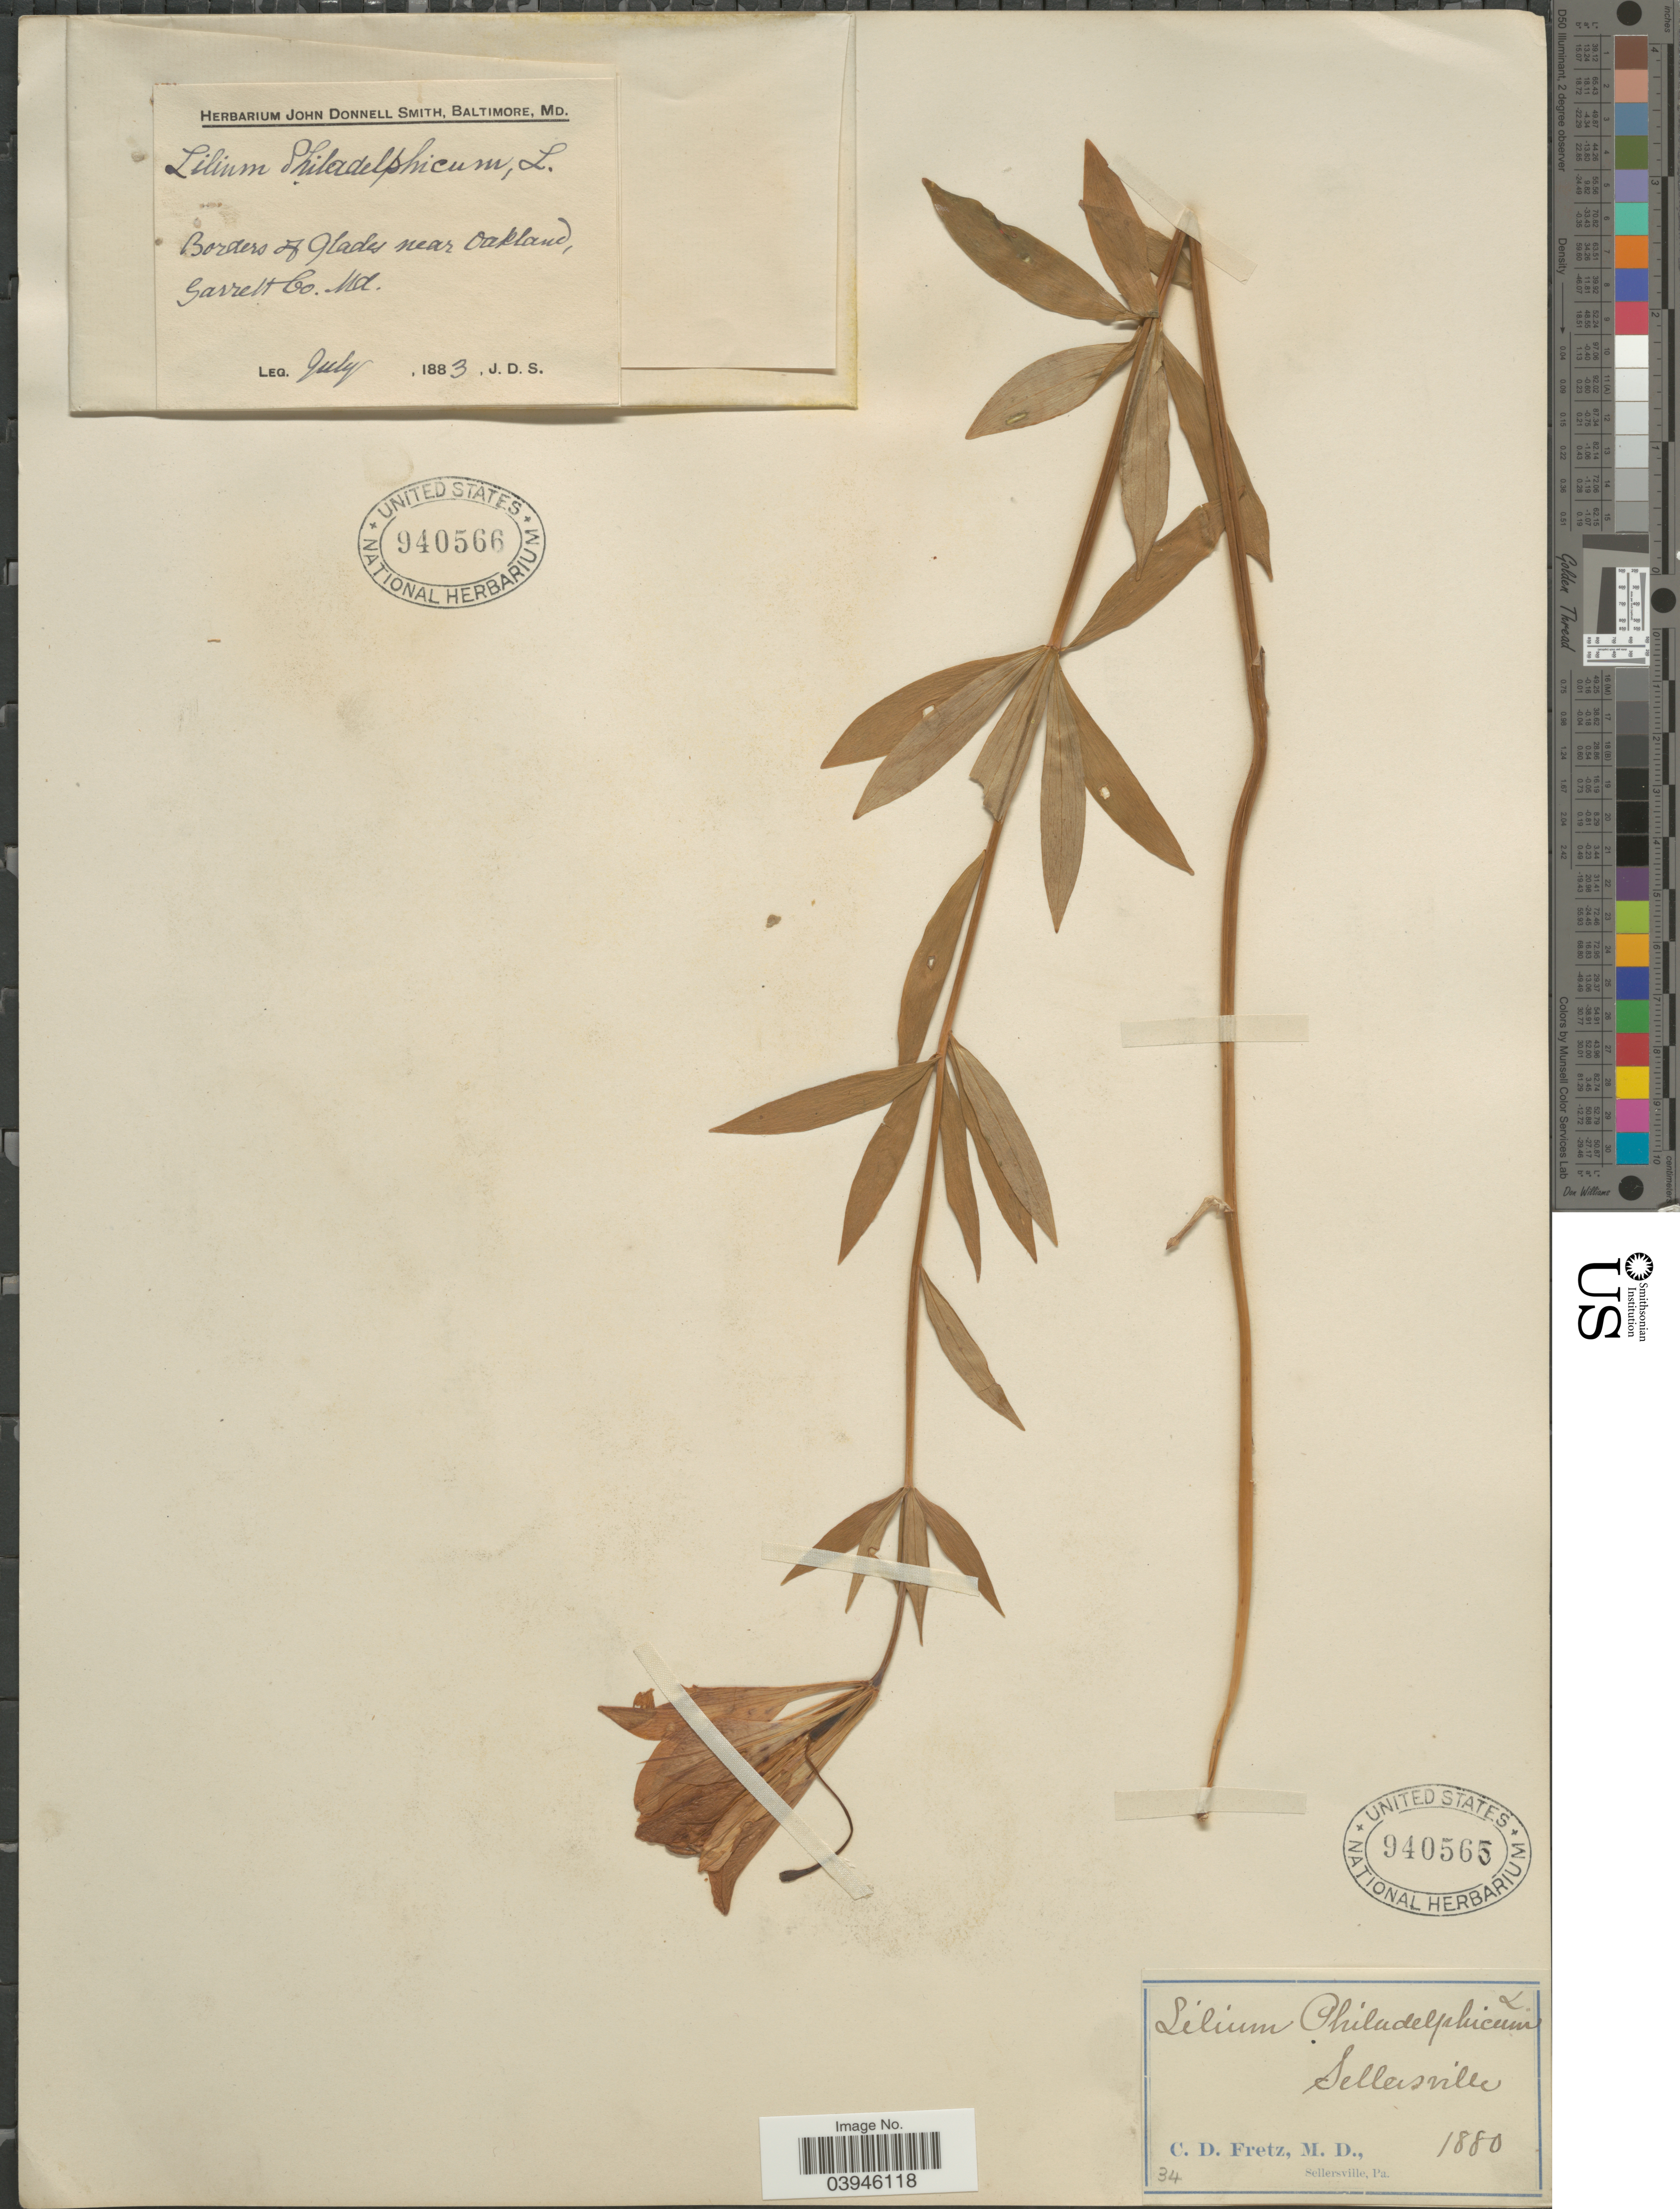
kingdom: Plantae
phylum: Tracheophyta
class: Liliopsida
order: Liliales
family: Liliaceae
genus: Lilium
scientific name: Lilium philadelphicum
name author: L.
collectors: C. D. Fretz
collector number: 34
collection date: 1880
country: United States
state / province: Pennsylvania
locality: Sellersville.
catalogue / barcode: US 940565-2